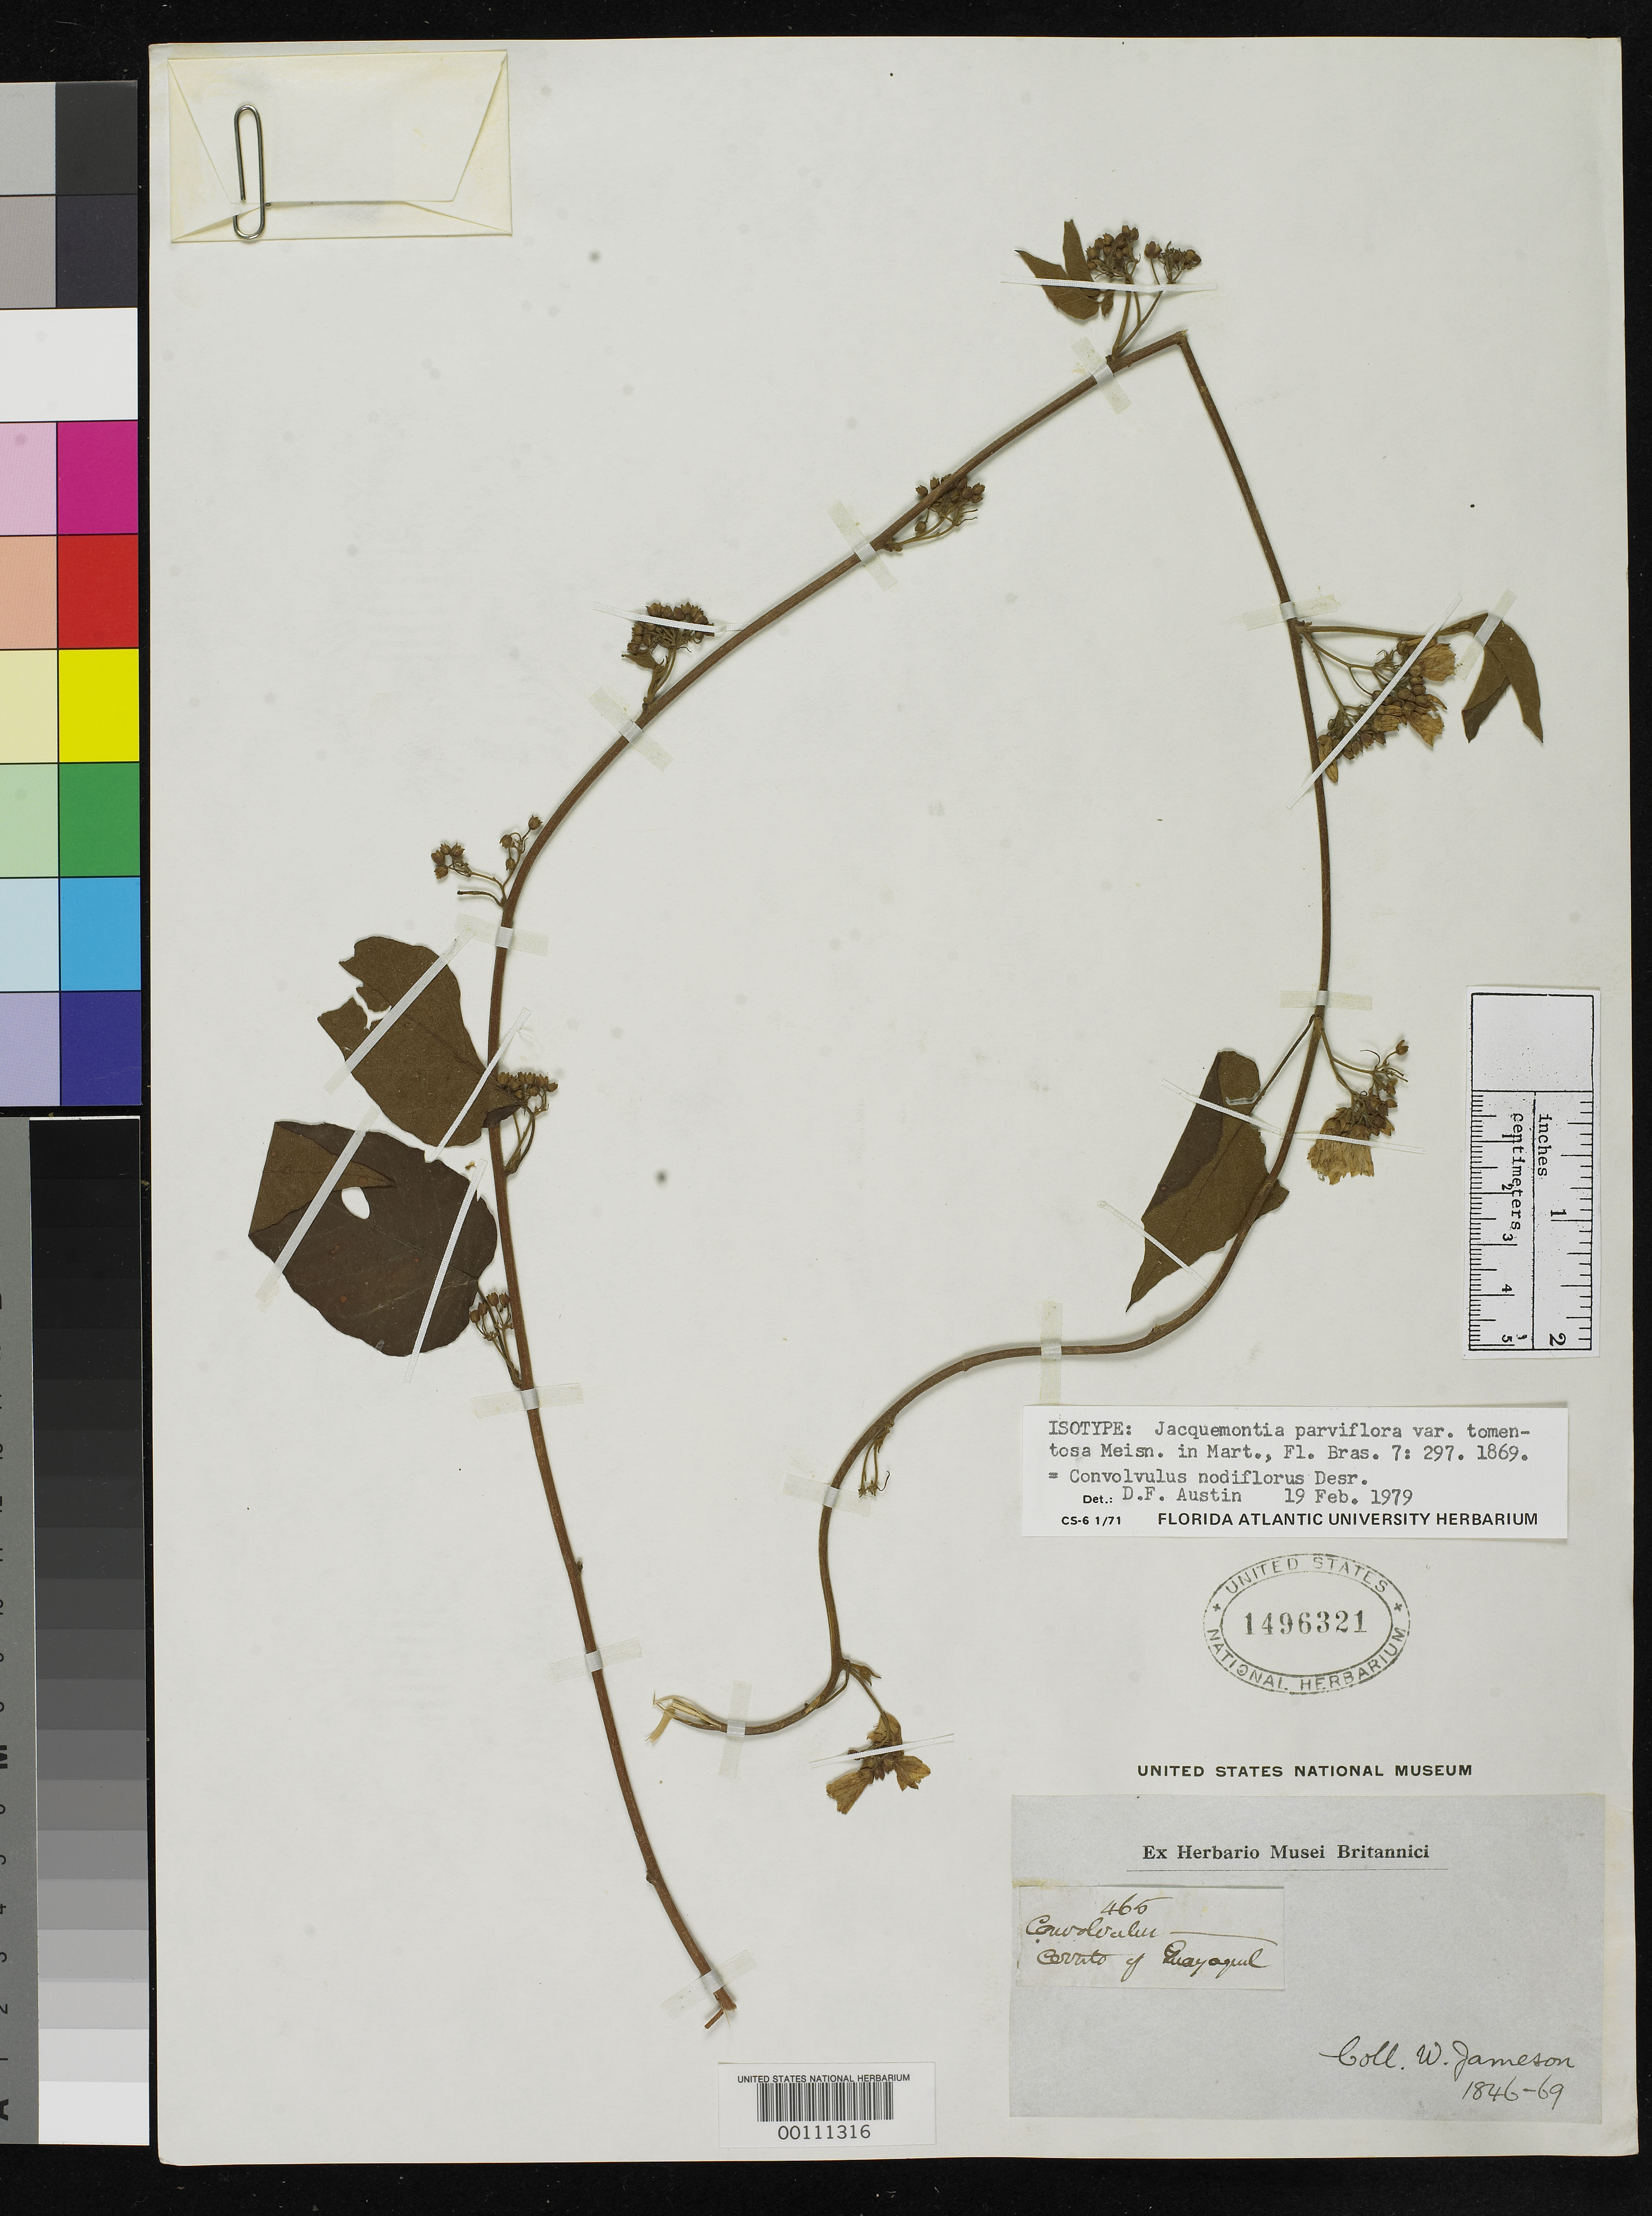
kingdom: Plantae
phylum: Tracheophyta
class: Magnoliopsida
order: Solanales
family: Convolvulaceae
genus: Jacquemontia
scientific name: Jacquemontia parviflora var. tomentosa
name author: Meisn. in Mart.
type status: Isotype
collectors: W. Jameson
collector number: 465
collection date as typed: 1846 to -- --- 1869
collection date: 1846/1869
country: Ecuador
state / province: Guayas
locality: Cerrito de Guayaquil.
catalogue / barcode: US 1496321